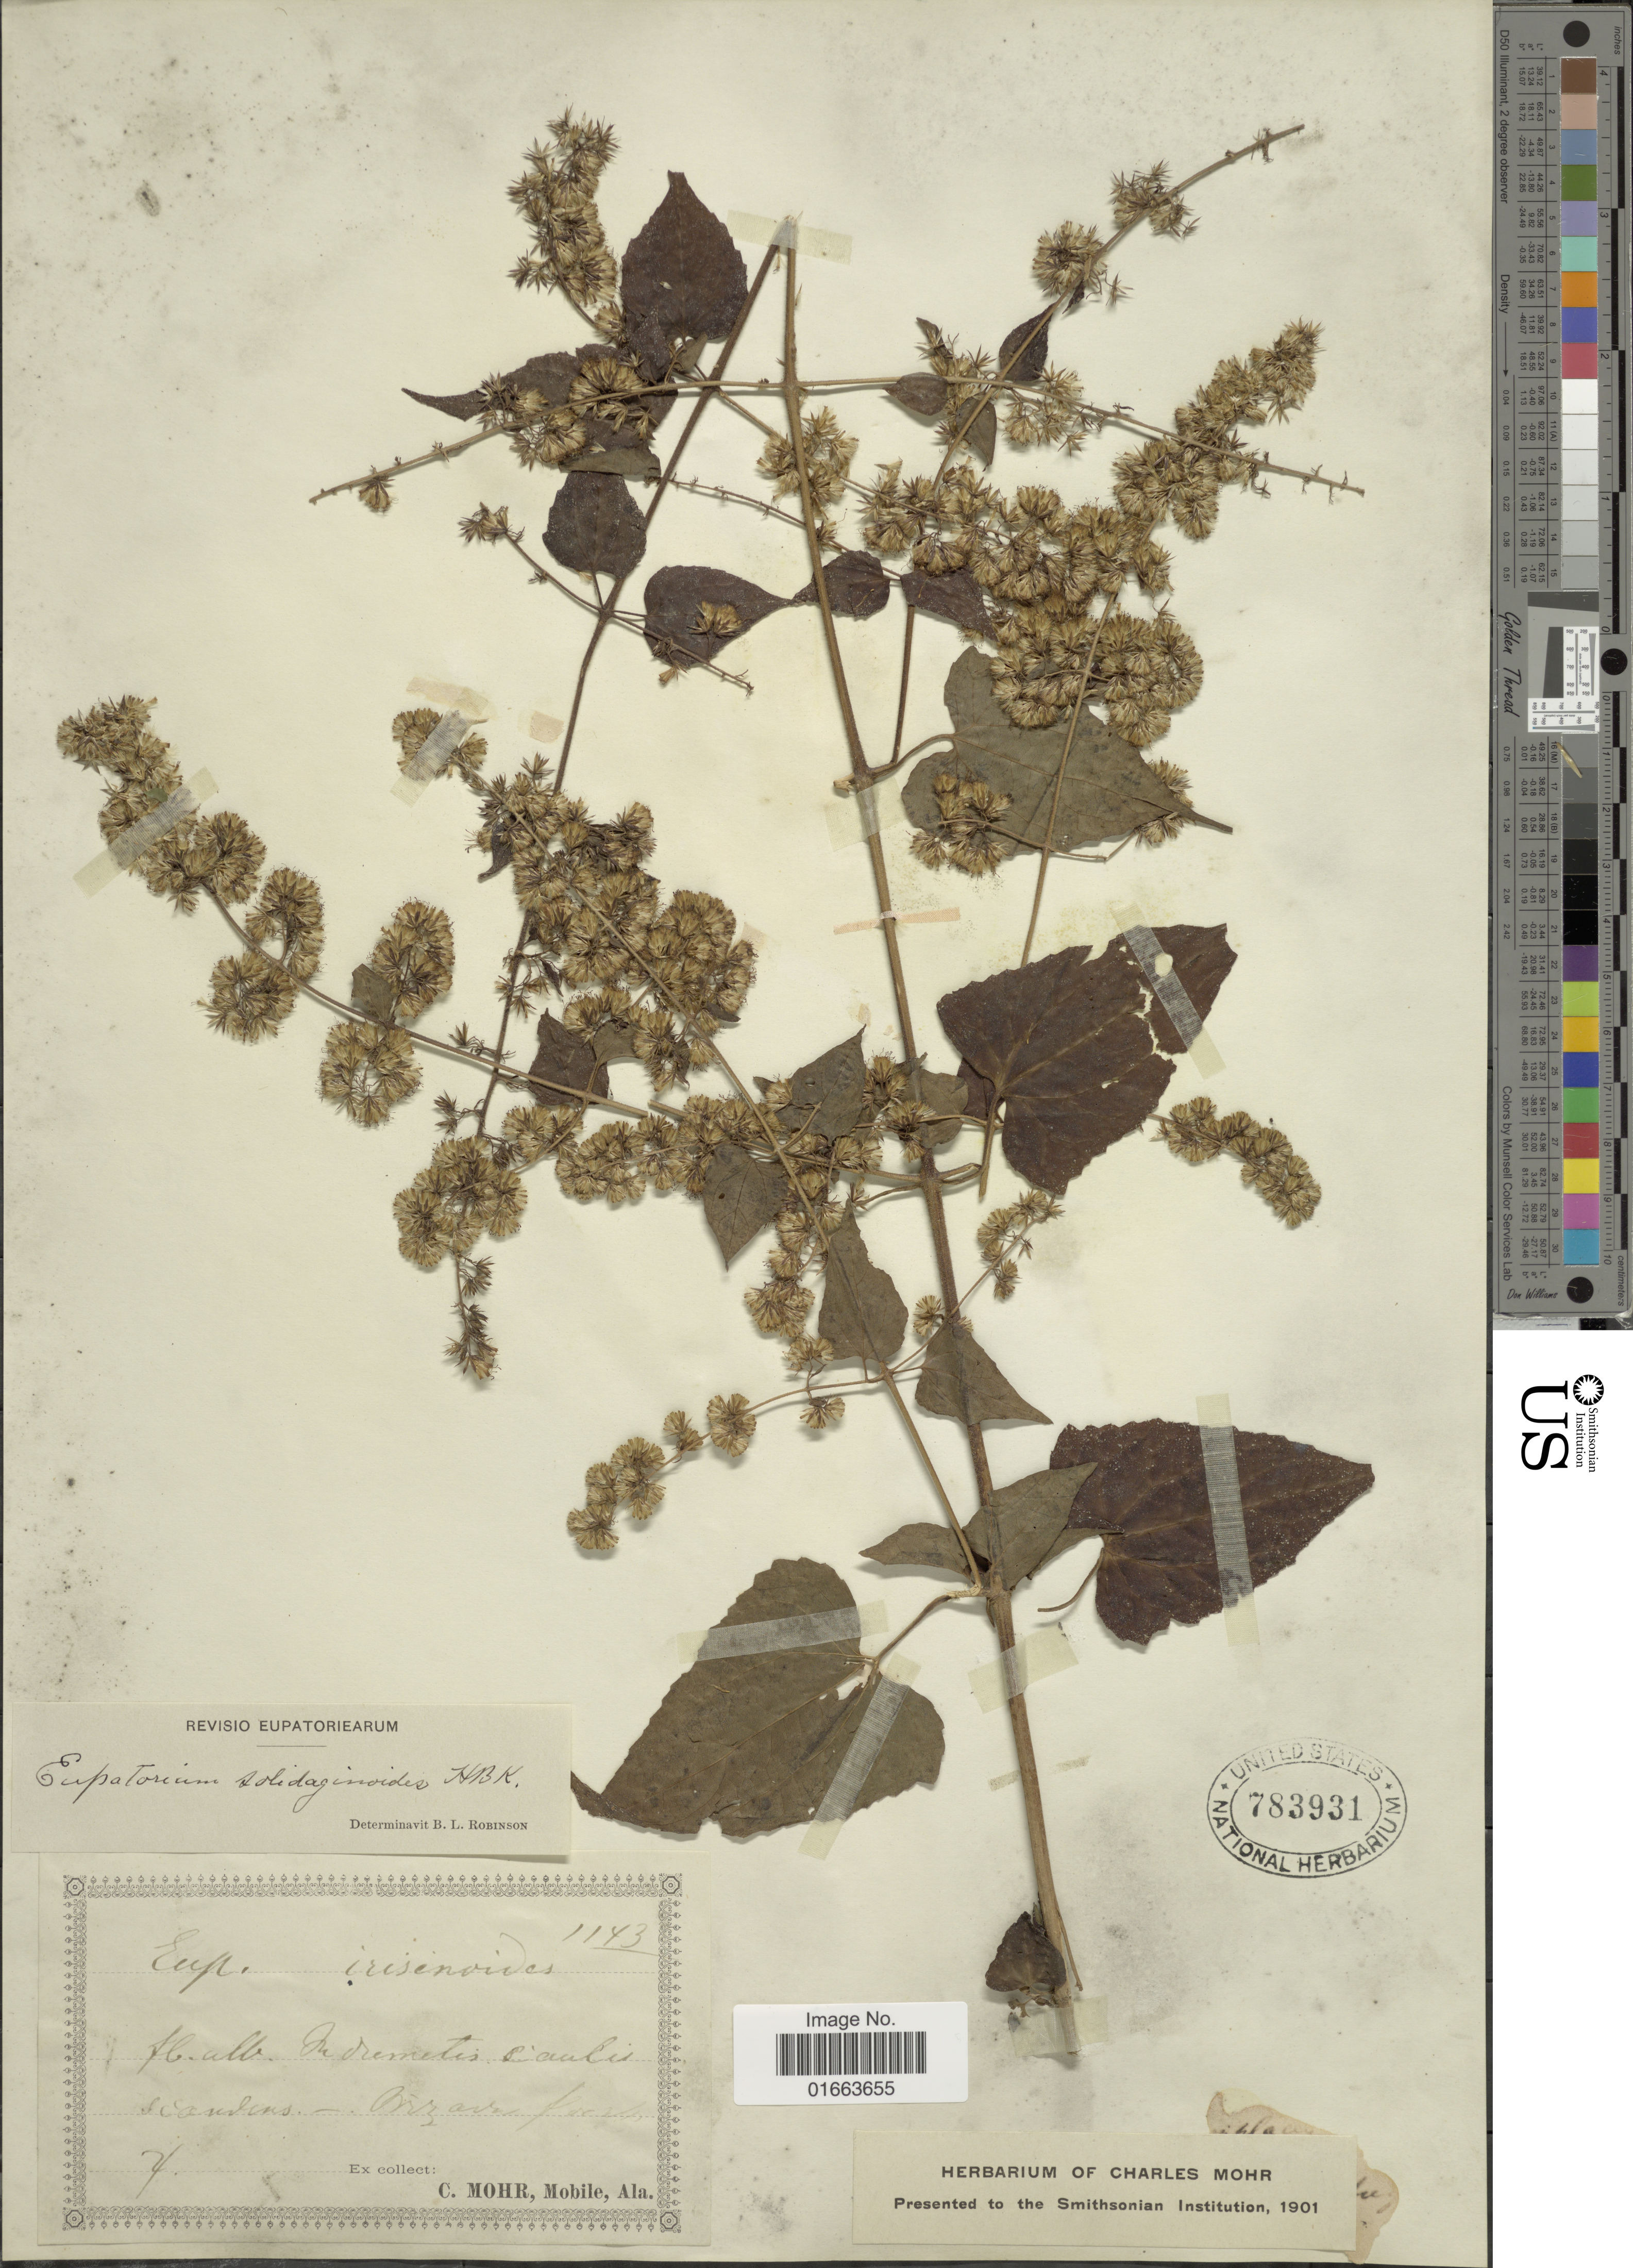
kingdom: Plantae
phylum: Tracheophyta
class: Magnoliopsida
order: Asterales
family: Asteraceae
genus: Koanophyllon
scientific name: Koanophyllon solidaginoides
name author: (Kunth) R.M. King & H. Rob.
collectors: C. T. Mohr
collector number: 1143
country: Mexico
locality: Sianoles, Orizaba foresta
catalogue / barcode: US 793931